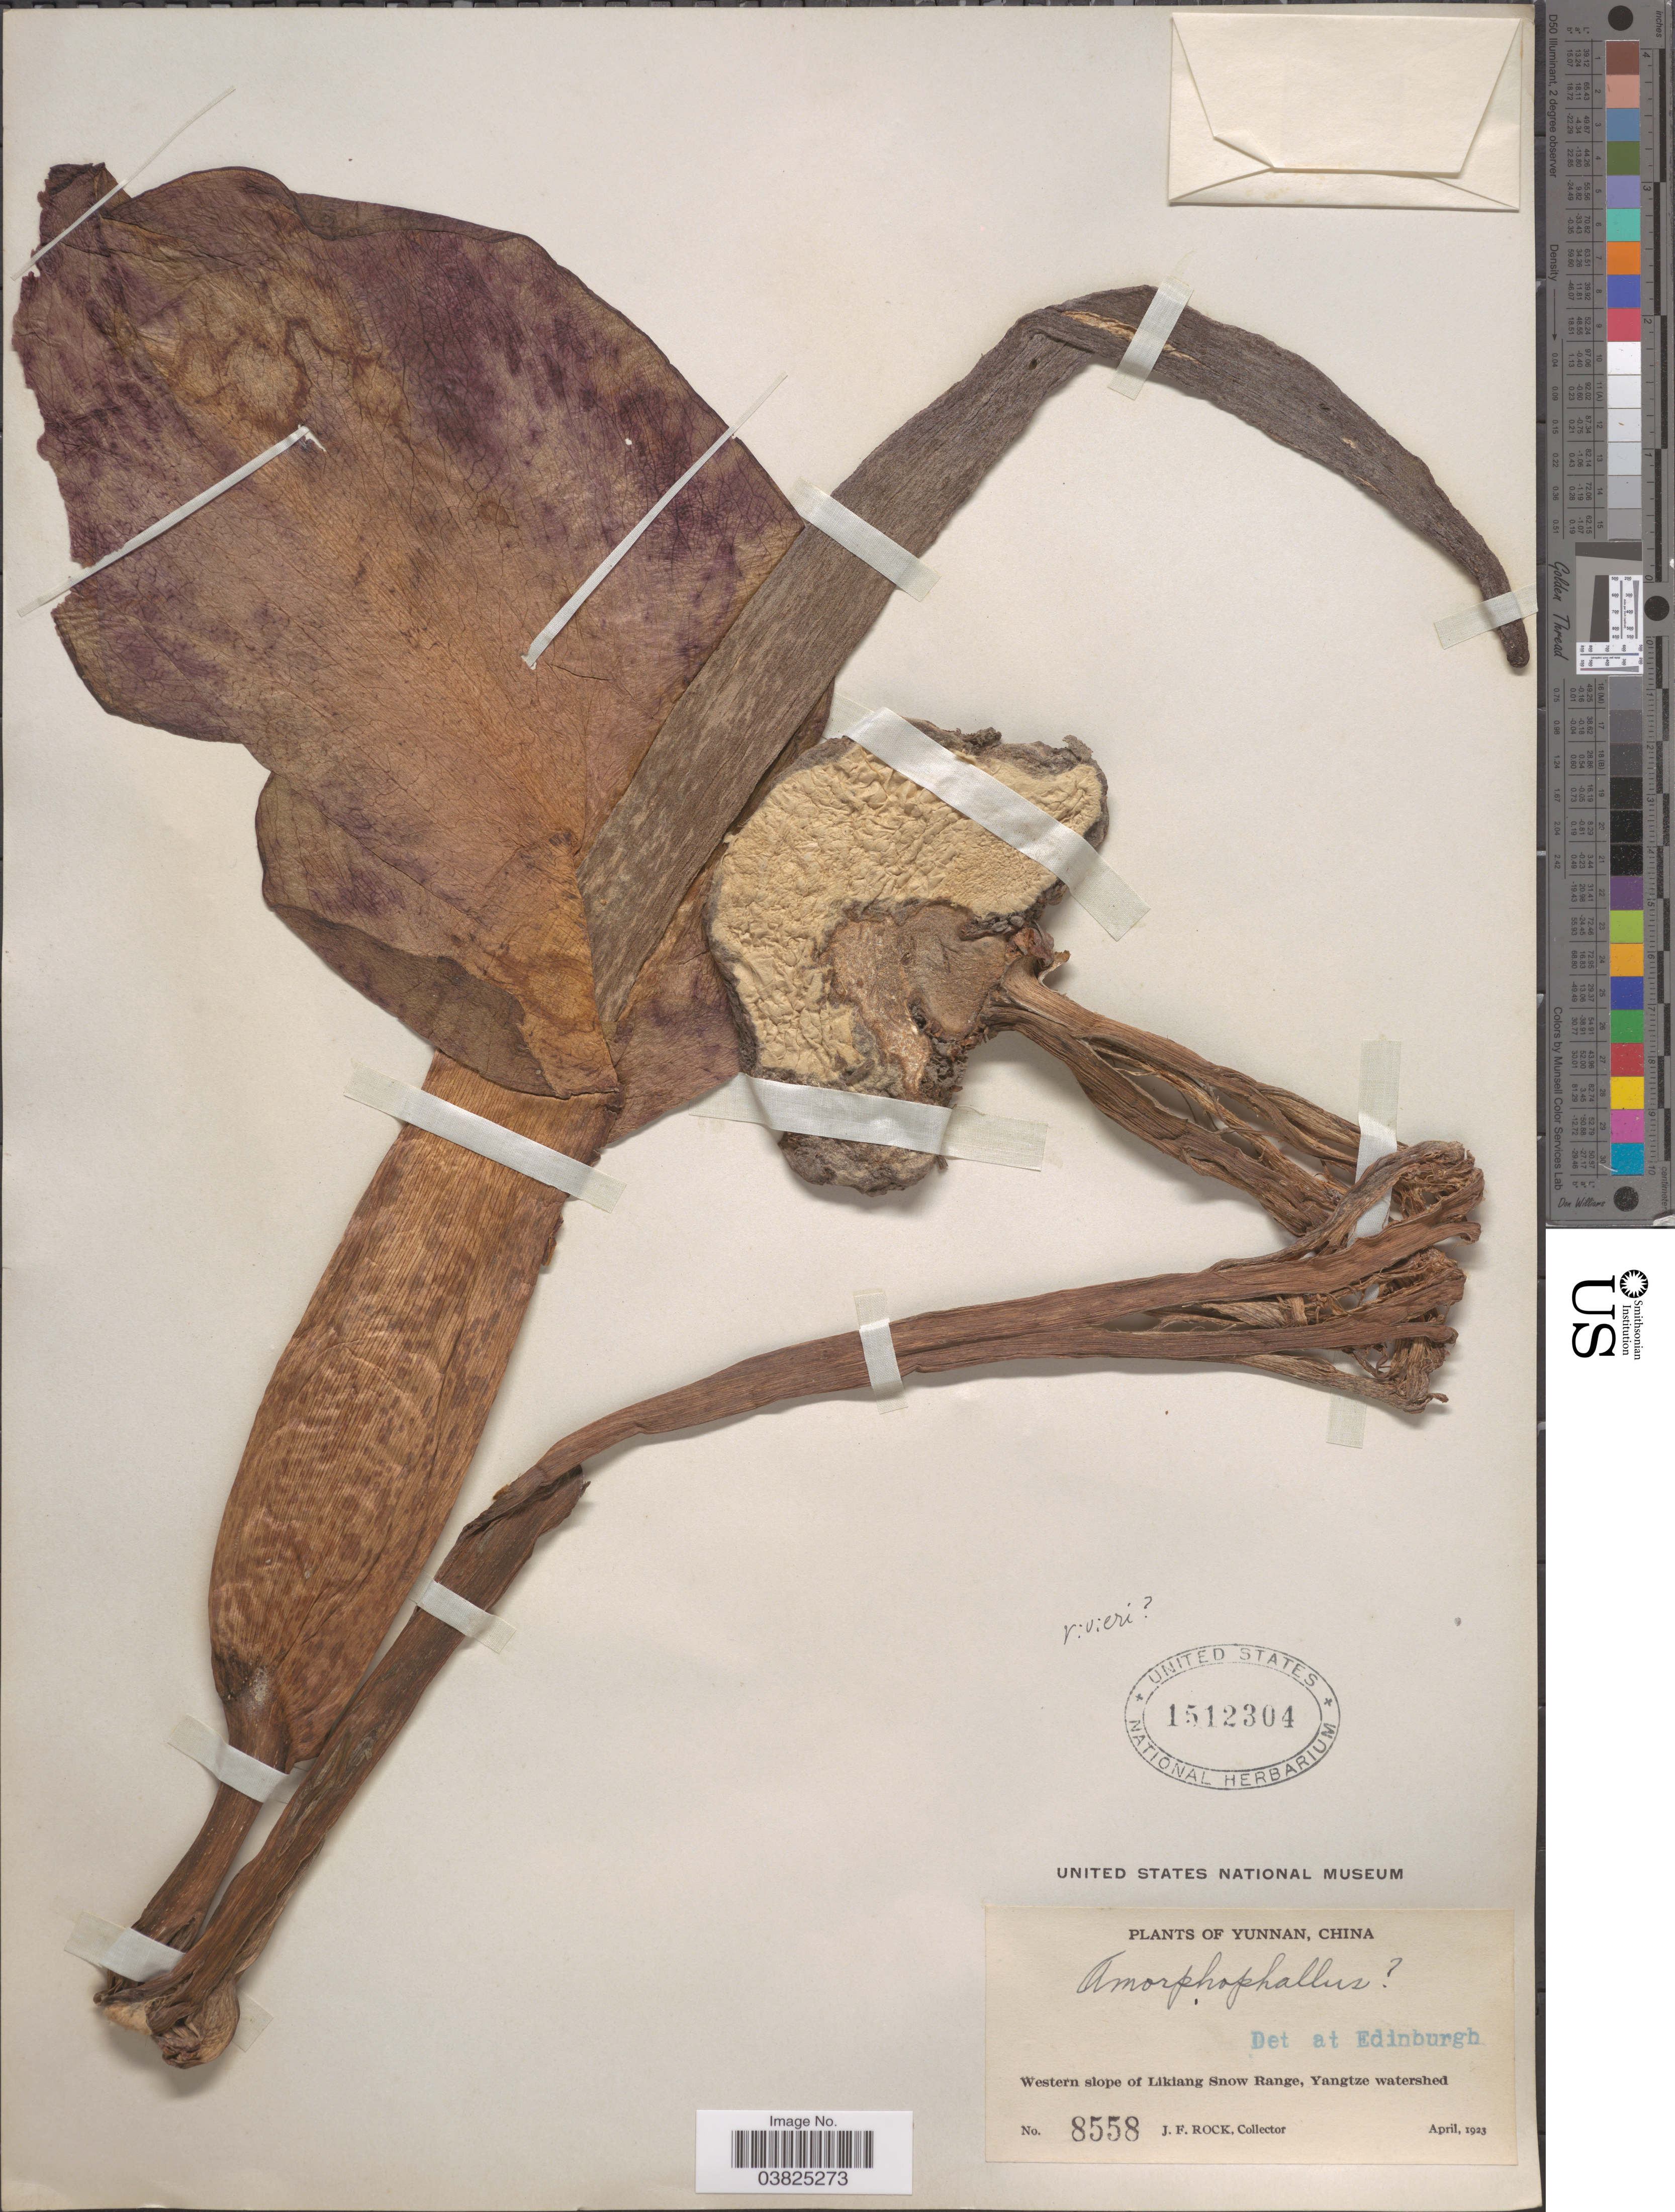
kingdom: Plantae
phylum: Tracheophyta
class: Liliopsida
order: Alismatales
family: Araceae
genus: Amorphophallus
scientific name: Amorphophallus konjac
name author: K. Koch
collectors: J. Rock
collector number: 8558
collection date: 1923-04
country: China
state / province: Yunnan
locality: Western slope of Likiang Snow Range, Yangtze watershed.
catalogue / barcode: US 1512304